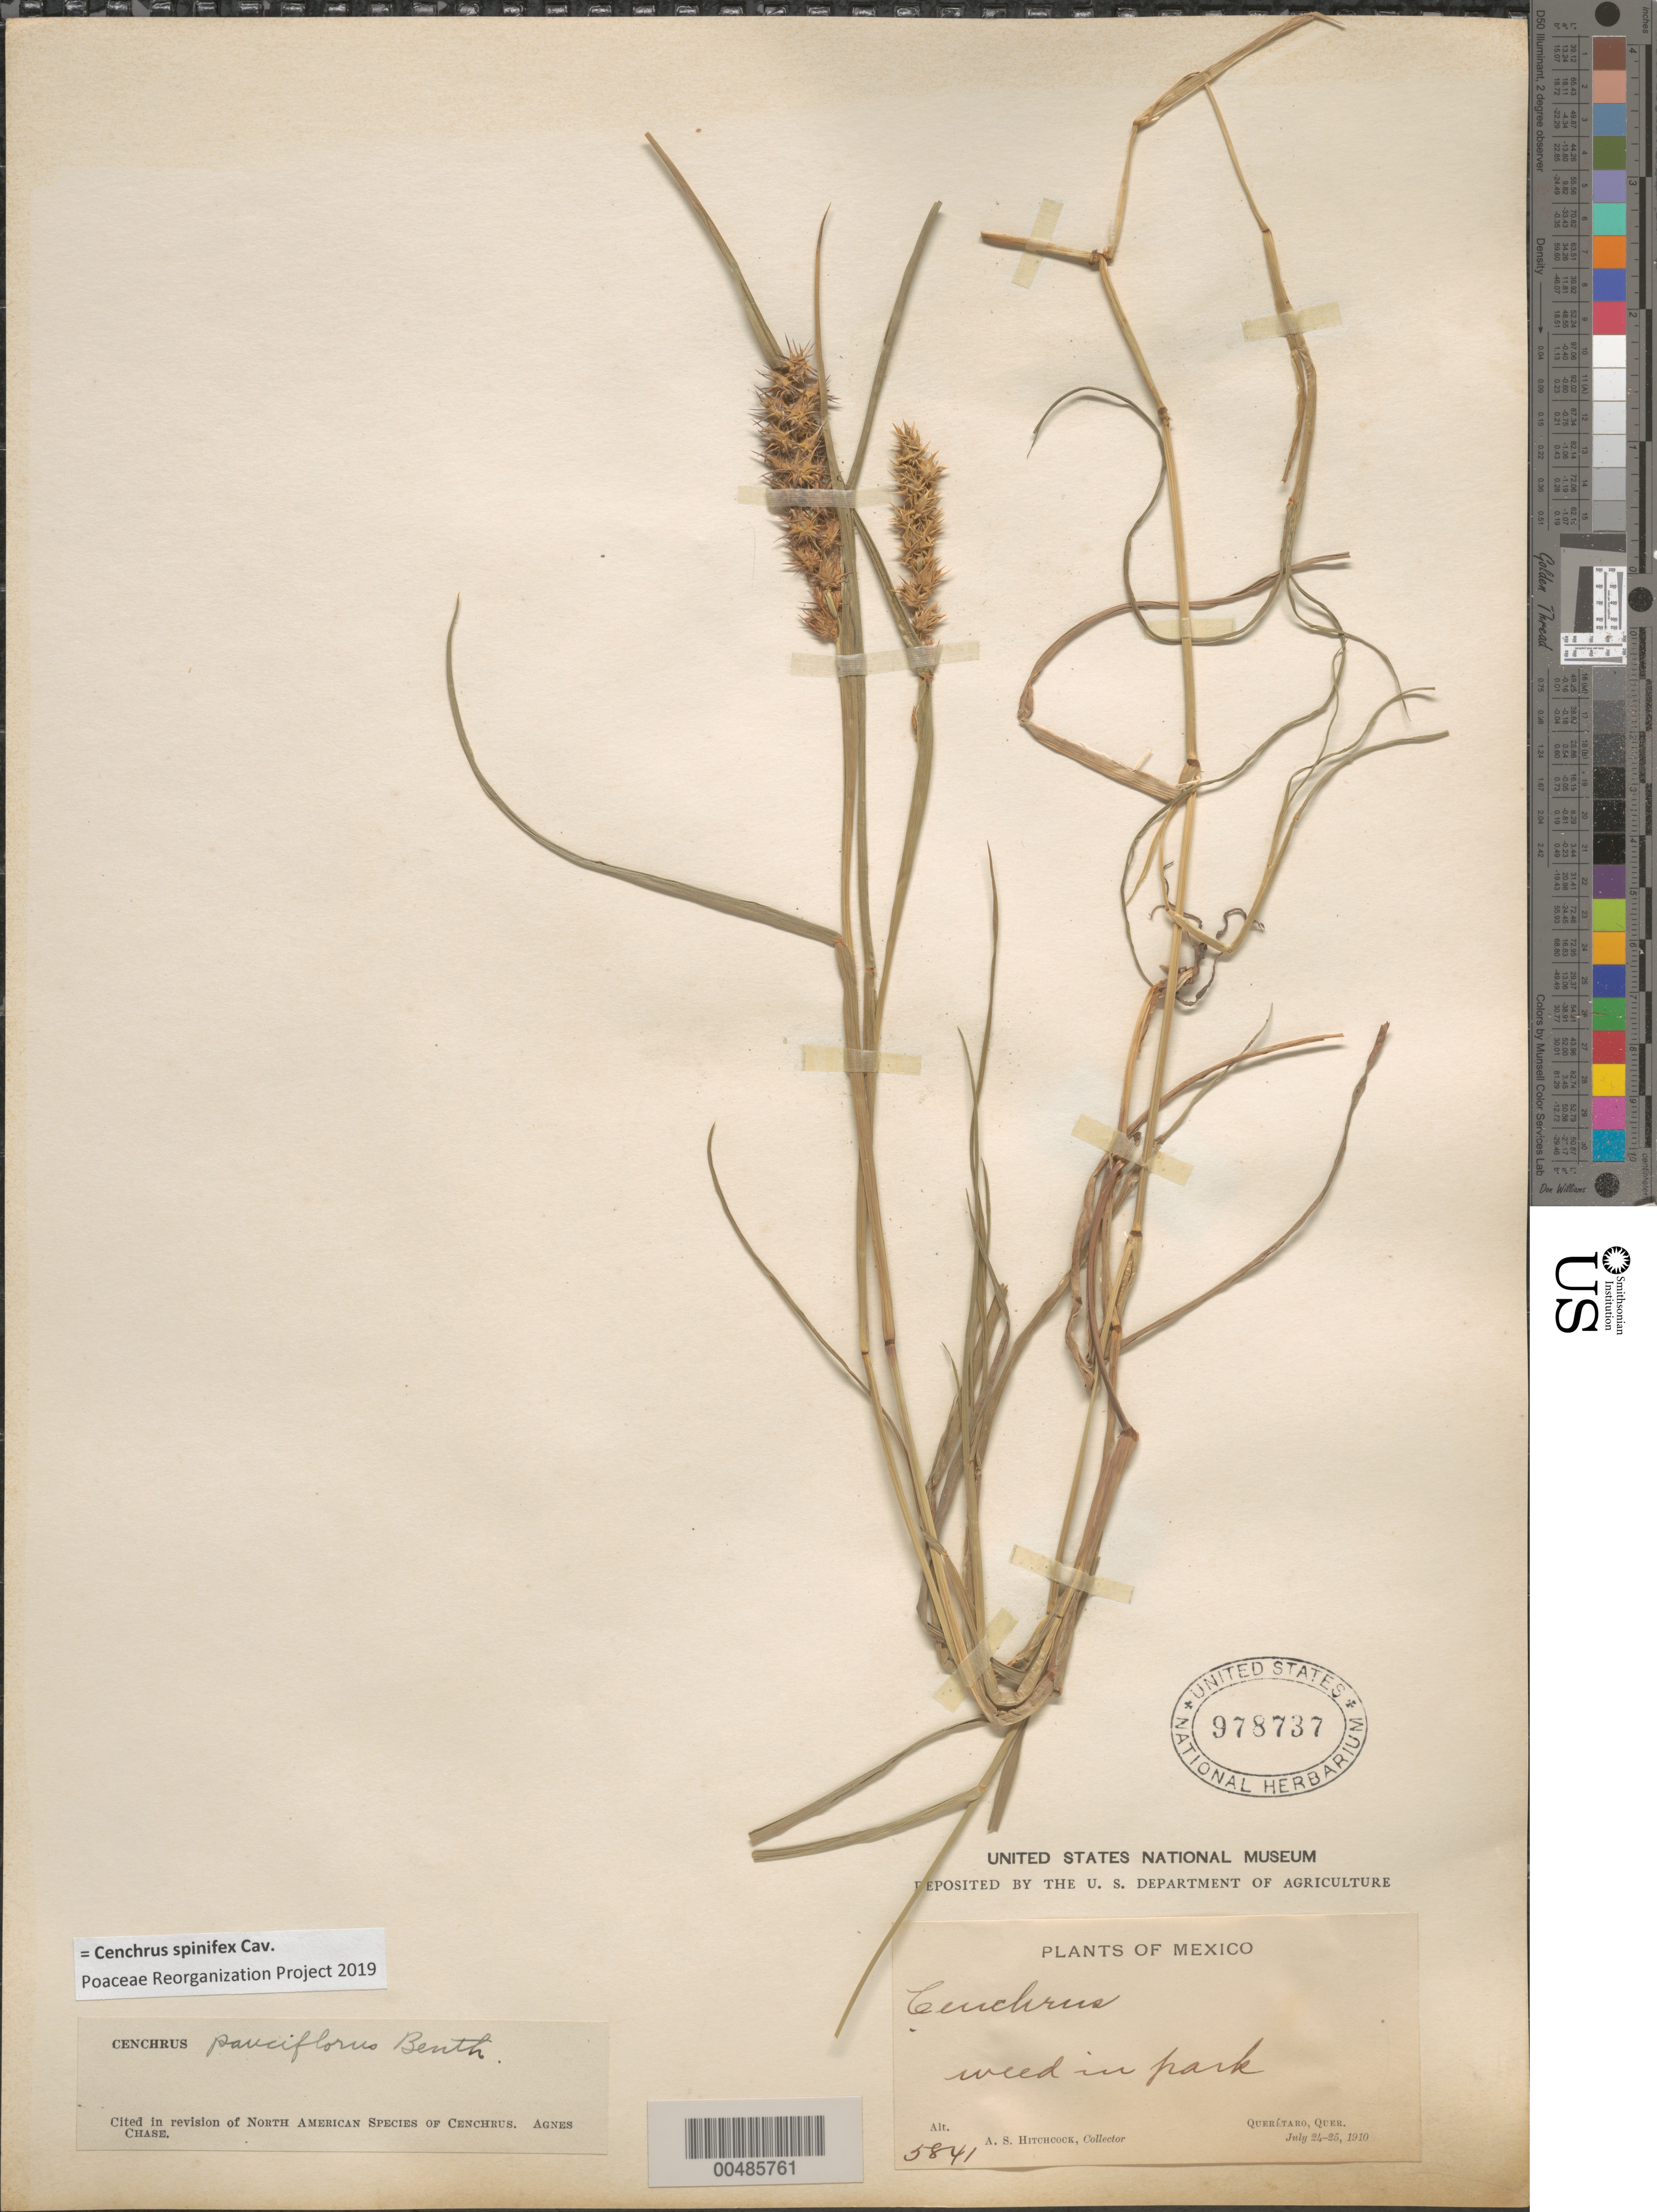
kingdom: Plantae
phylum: Tracheophyta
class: Liliopsida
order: Poales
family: Poaceae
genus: Cenchrus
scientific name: Cenchrus spinifex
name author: Cav.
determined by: Poaceae Reorganization Project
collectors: A. S. Hitchcock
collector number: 5841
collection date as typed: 24 Jul 1910 to 25 Jul 1910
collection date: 1910-07-24/1910-07-25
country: Mexico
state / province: Querétaro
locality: Quer‚taro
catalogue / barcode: US 978737